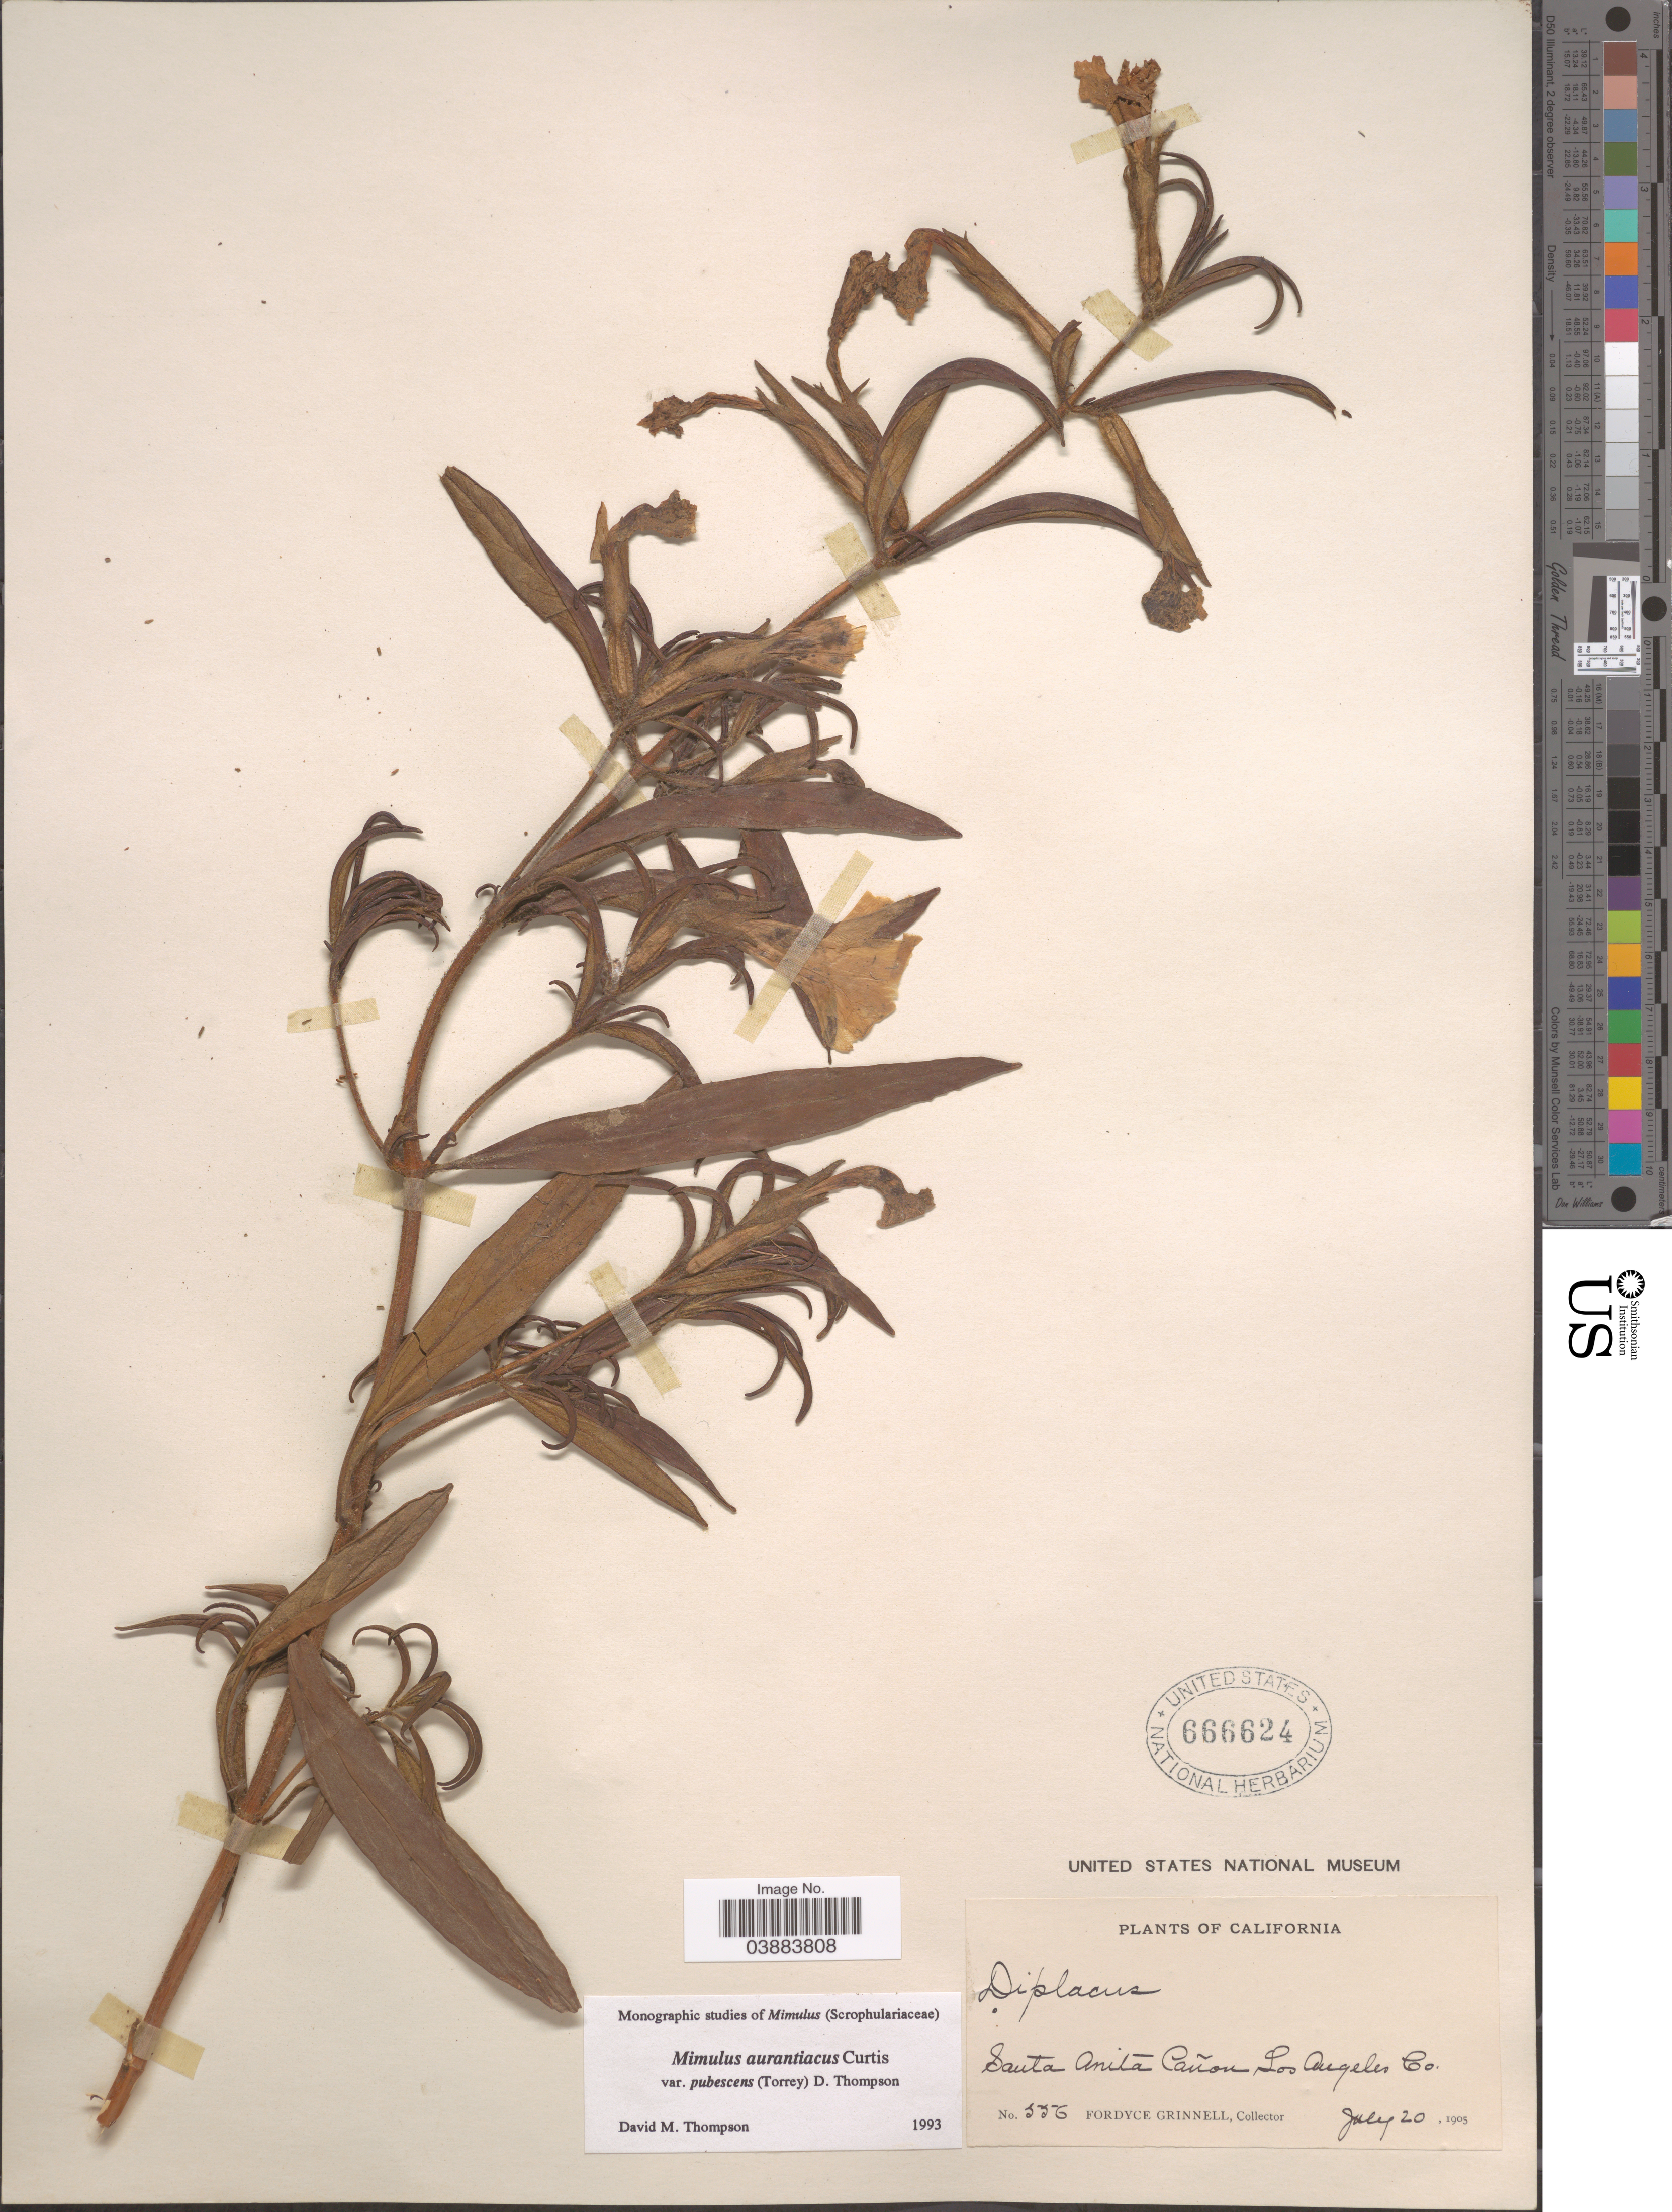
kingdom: Plantae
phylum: Tracheophyta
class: Magnoliopsida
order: Lamiales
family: Phrymaceae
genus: Diplacus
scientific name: Diplacus aurantiacus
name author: (Curtis) Jeps.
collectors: F. Grinnell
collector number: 556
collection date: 1905-07-20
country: United States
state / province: California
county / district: Los Angeles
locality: Santa Anita Cañon, Los Angeles Co.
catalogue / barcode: US 666624